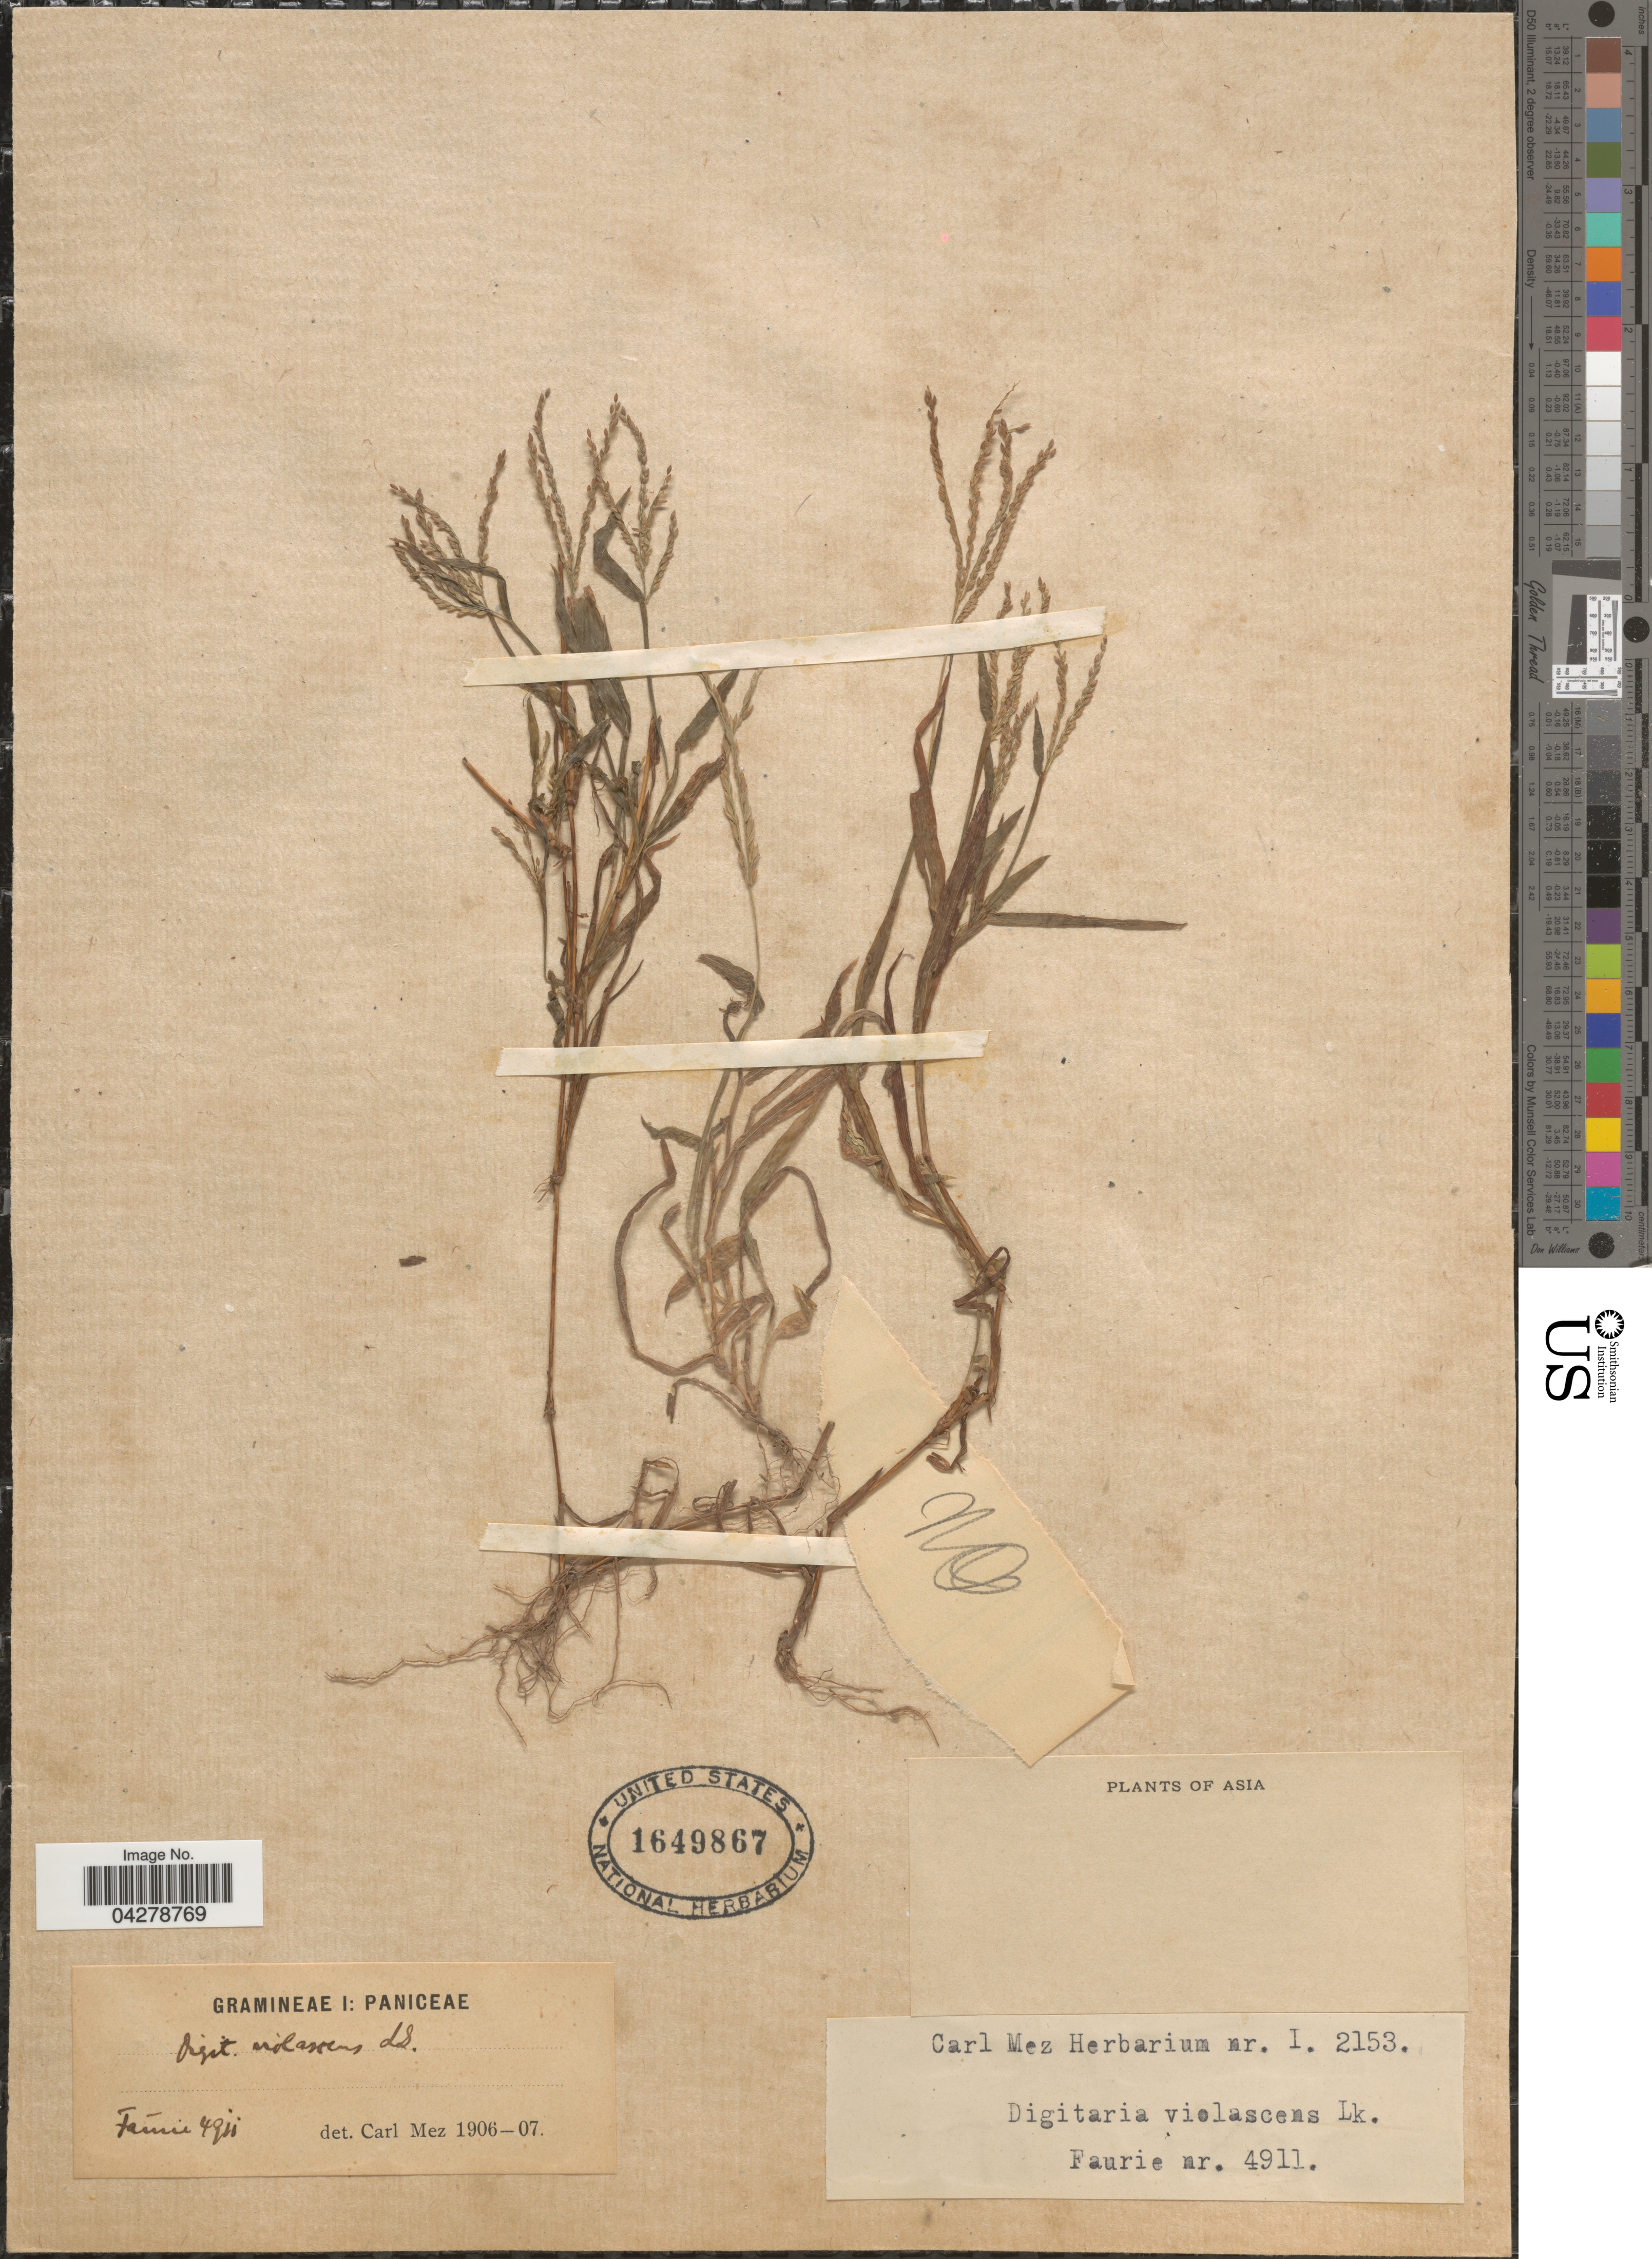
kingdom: Plantae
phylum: Tracheophyta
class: Liliopsida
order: Poales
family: Poaceae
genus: Digitaria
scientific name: Digitaria violascens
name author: Link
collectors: -. Faurie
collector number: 4911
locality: Asia.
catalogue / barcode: US 1649867